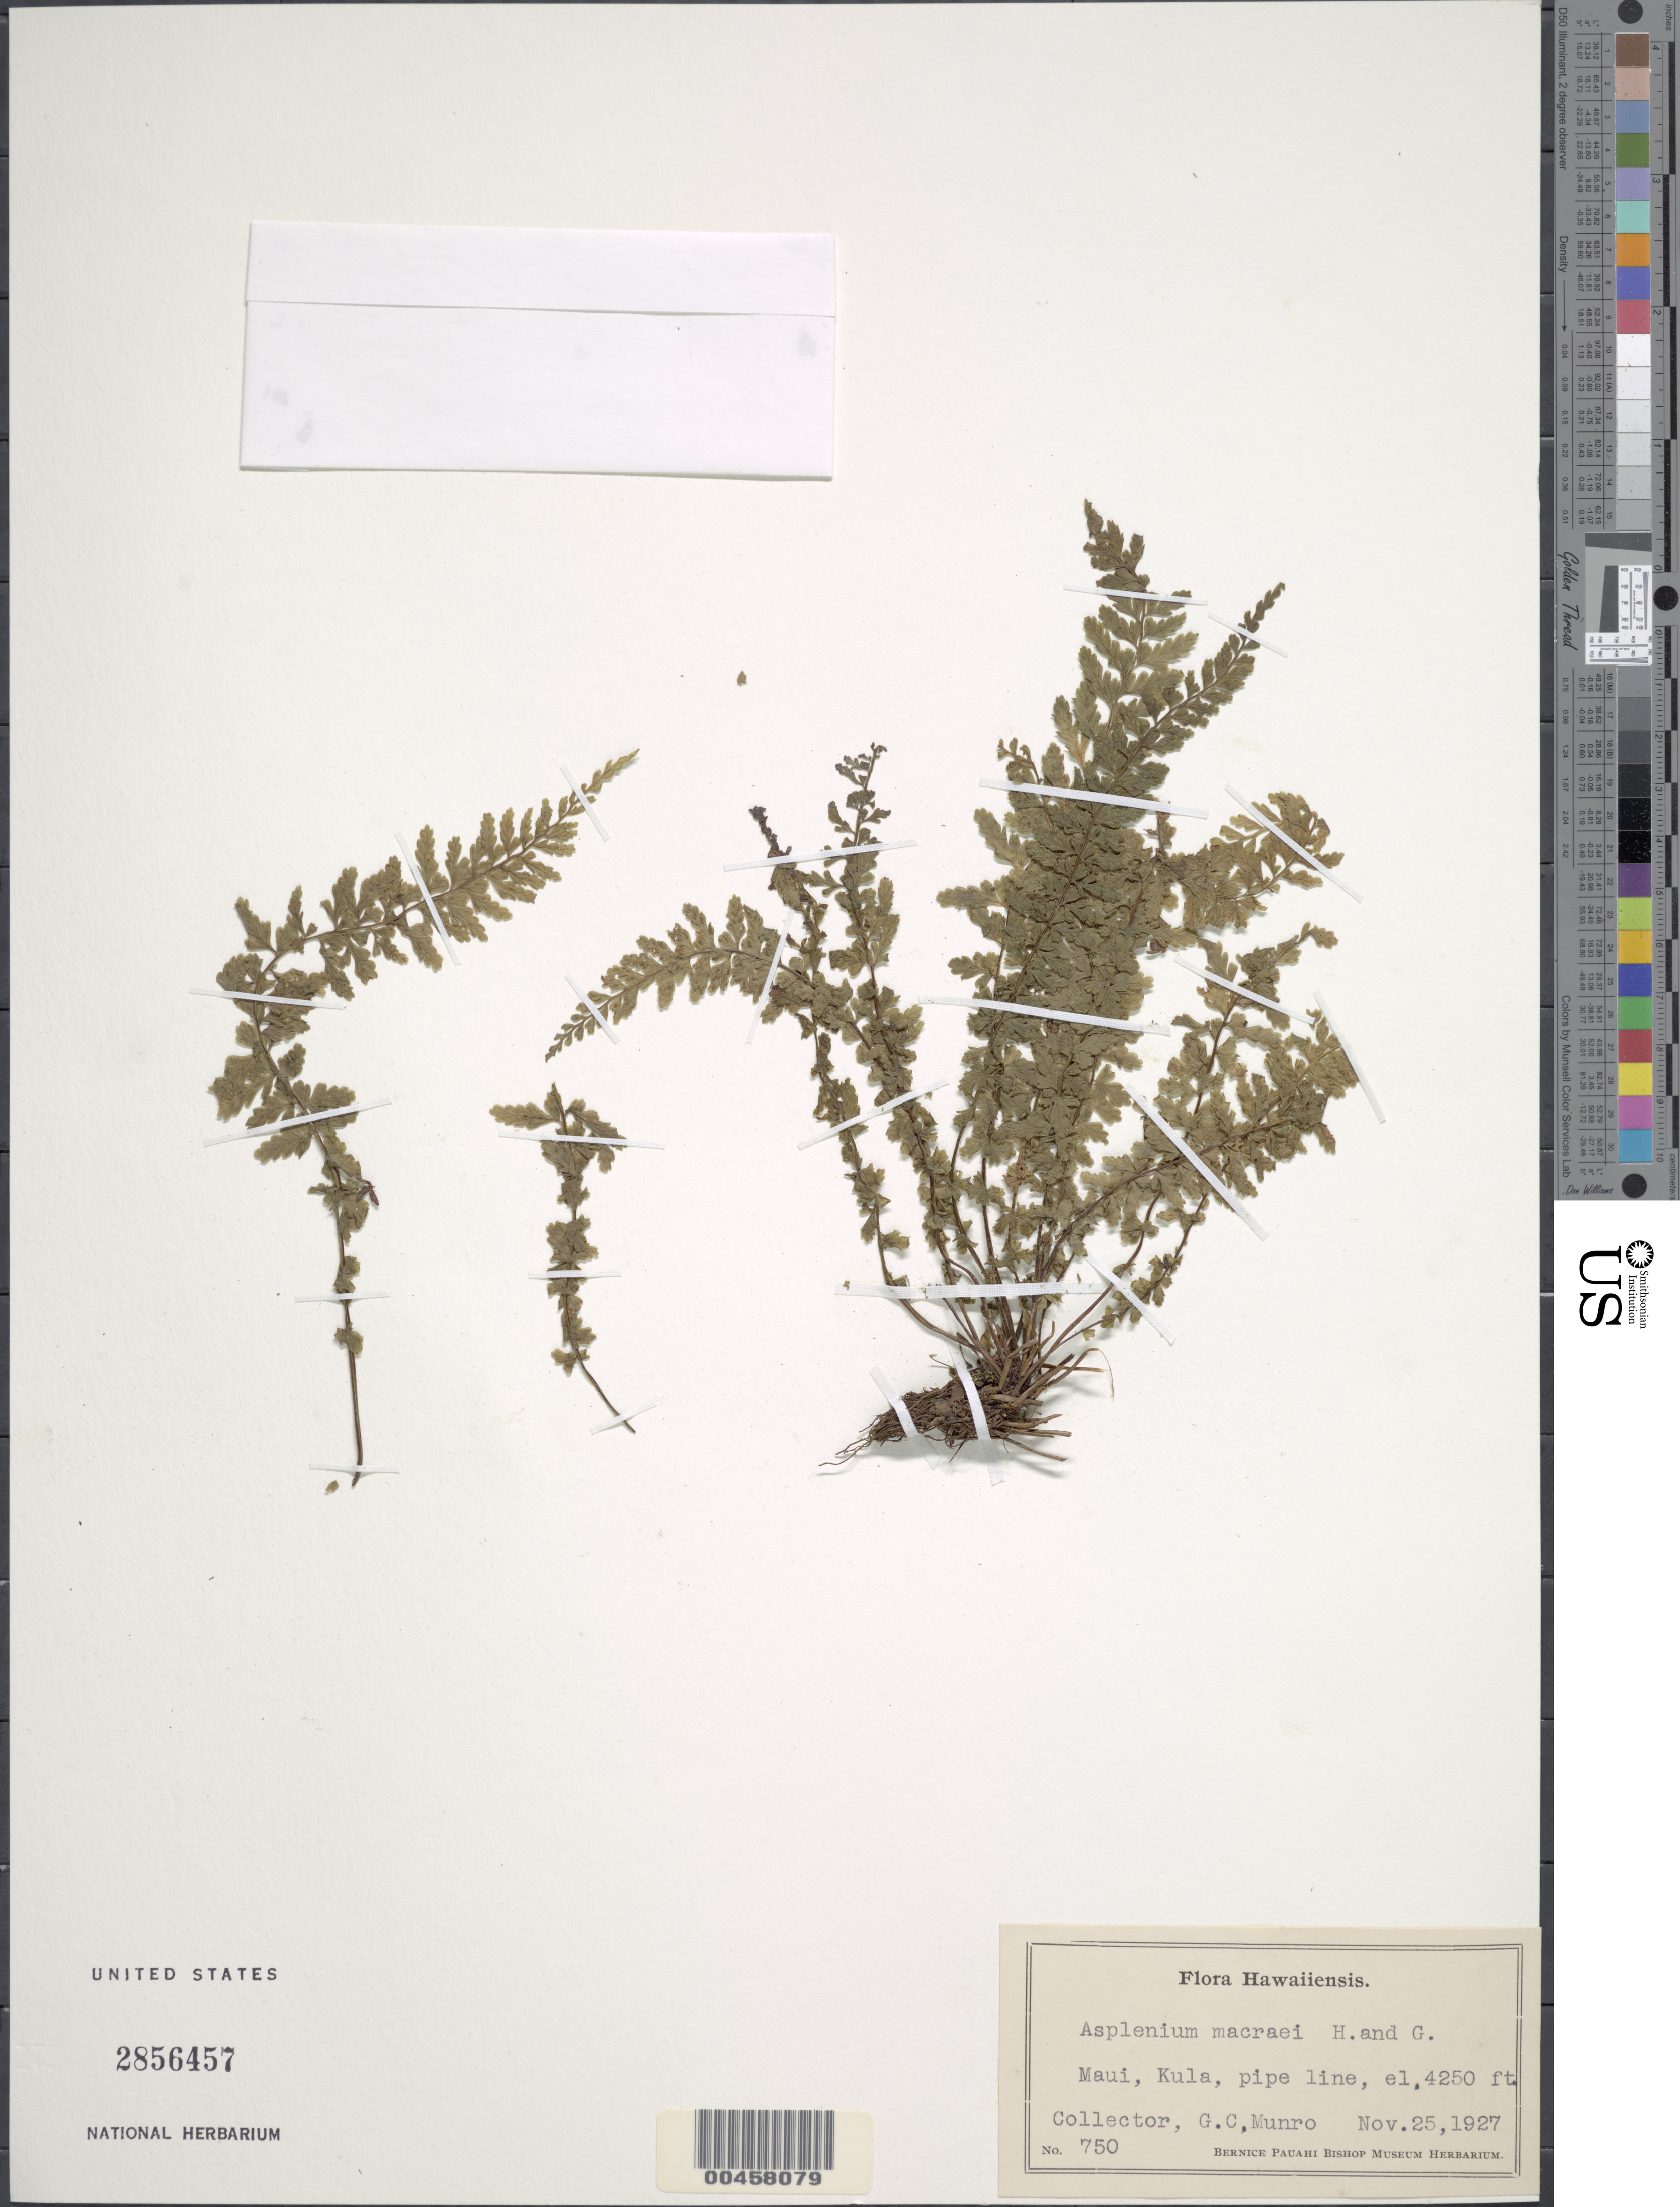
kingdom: Plantae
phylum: Tracheophyta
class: Polypodiopsida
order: Polypodiales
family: Aspleniaceae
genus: Asplenium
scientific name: Asplenium macraei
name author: Hook. & Grev.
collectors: G. C. Munro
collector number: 750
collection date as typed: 25 Nov 1927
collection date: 1927-11-25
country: United States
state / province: Hawaii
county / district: Maui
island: Maui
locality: Kula, pipe line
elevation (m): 1295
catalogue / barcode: US 2856457